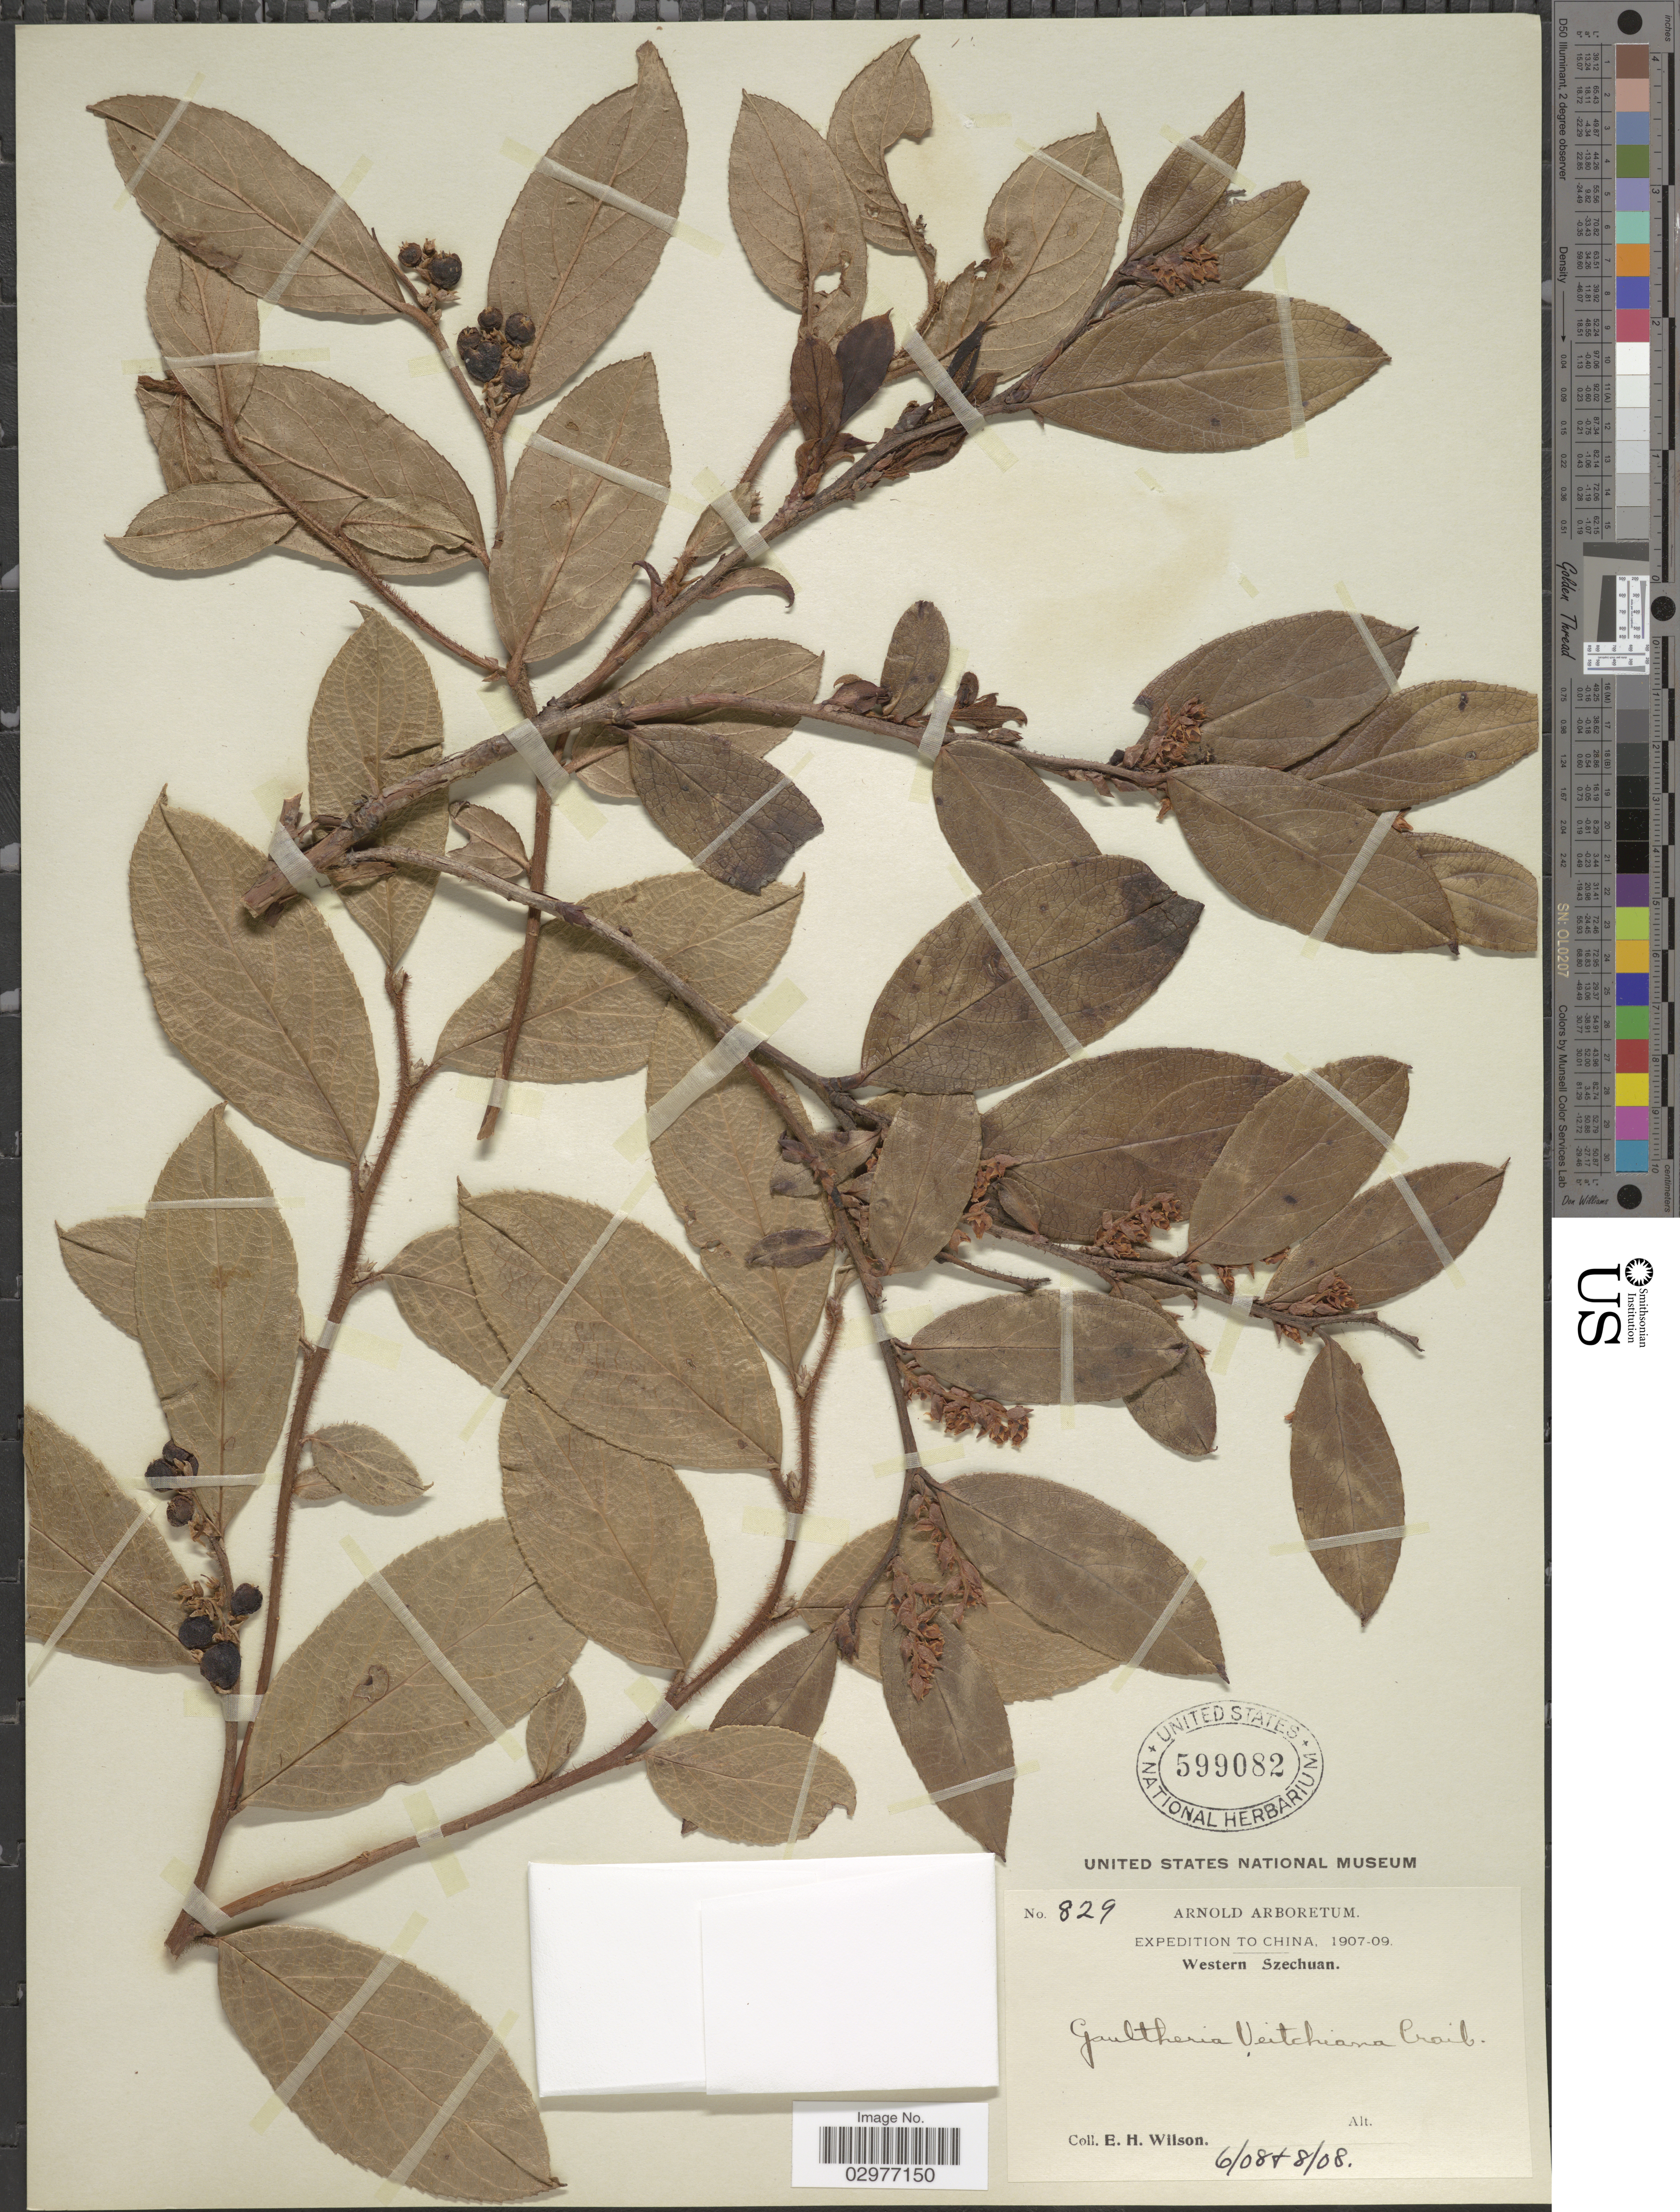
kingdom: Plantae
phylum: Tracheophyta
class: Magnoliopsida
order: Ericales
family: Ericaceae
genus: Gaultheria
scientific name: Gaultheria veitchiana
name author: Craib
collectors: E. Wilson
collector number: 829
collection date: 1908-06/1908-08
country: China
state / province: Sichuan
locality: Western Szechuan.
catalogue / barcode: US 599082